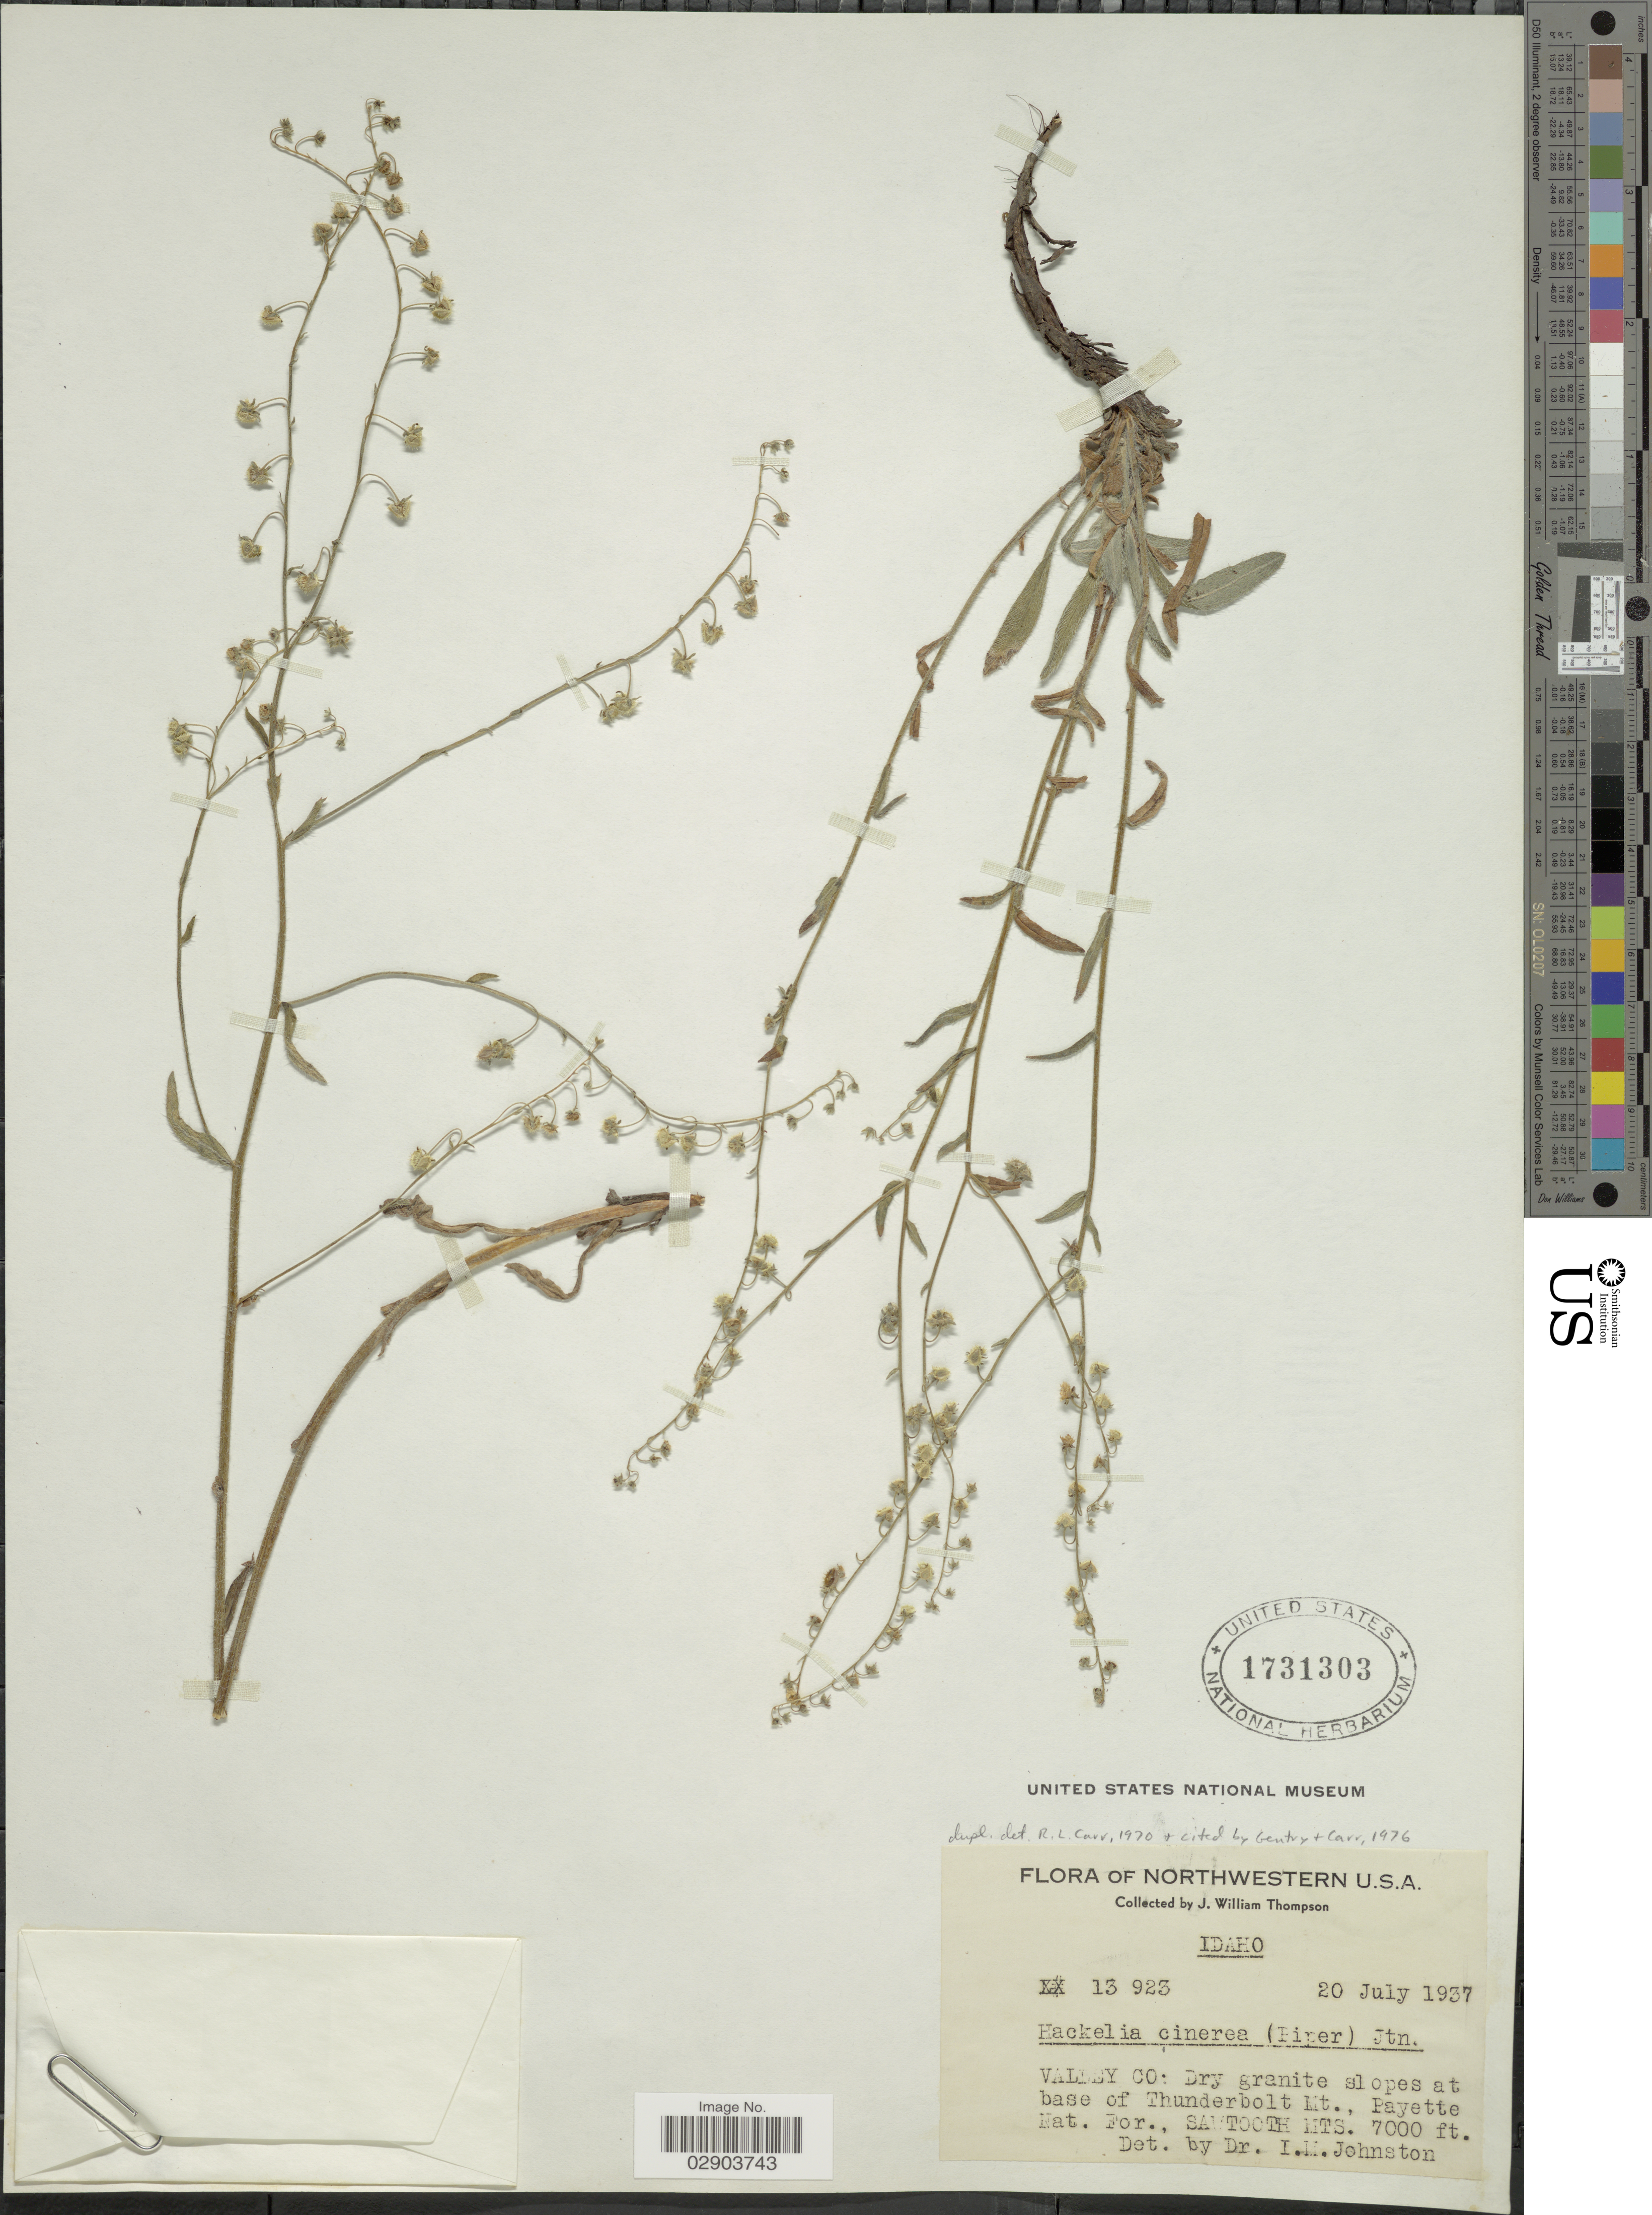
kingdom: Plantae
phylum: Tracheophyta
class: Magnoliopsida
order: Boraginales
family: Boraginaceae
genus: Hackelia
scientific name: Hackelia cinerea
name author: (Piper) I.M. Johnst.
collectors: J. W. Thompson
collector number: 13923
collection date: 1937-07-20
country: United States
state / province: Idaho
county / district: Valley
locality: Dry granite slopes at base of Thunderbolt Mt., Payette Nat. For. Sawtooth Mts.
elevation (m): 2134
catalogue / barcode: US 1731303